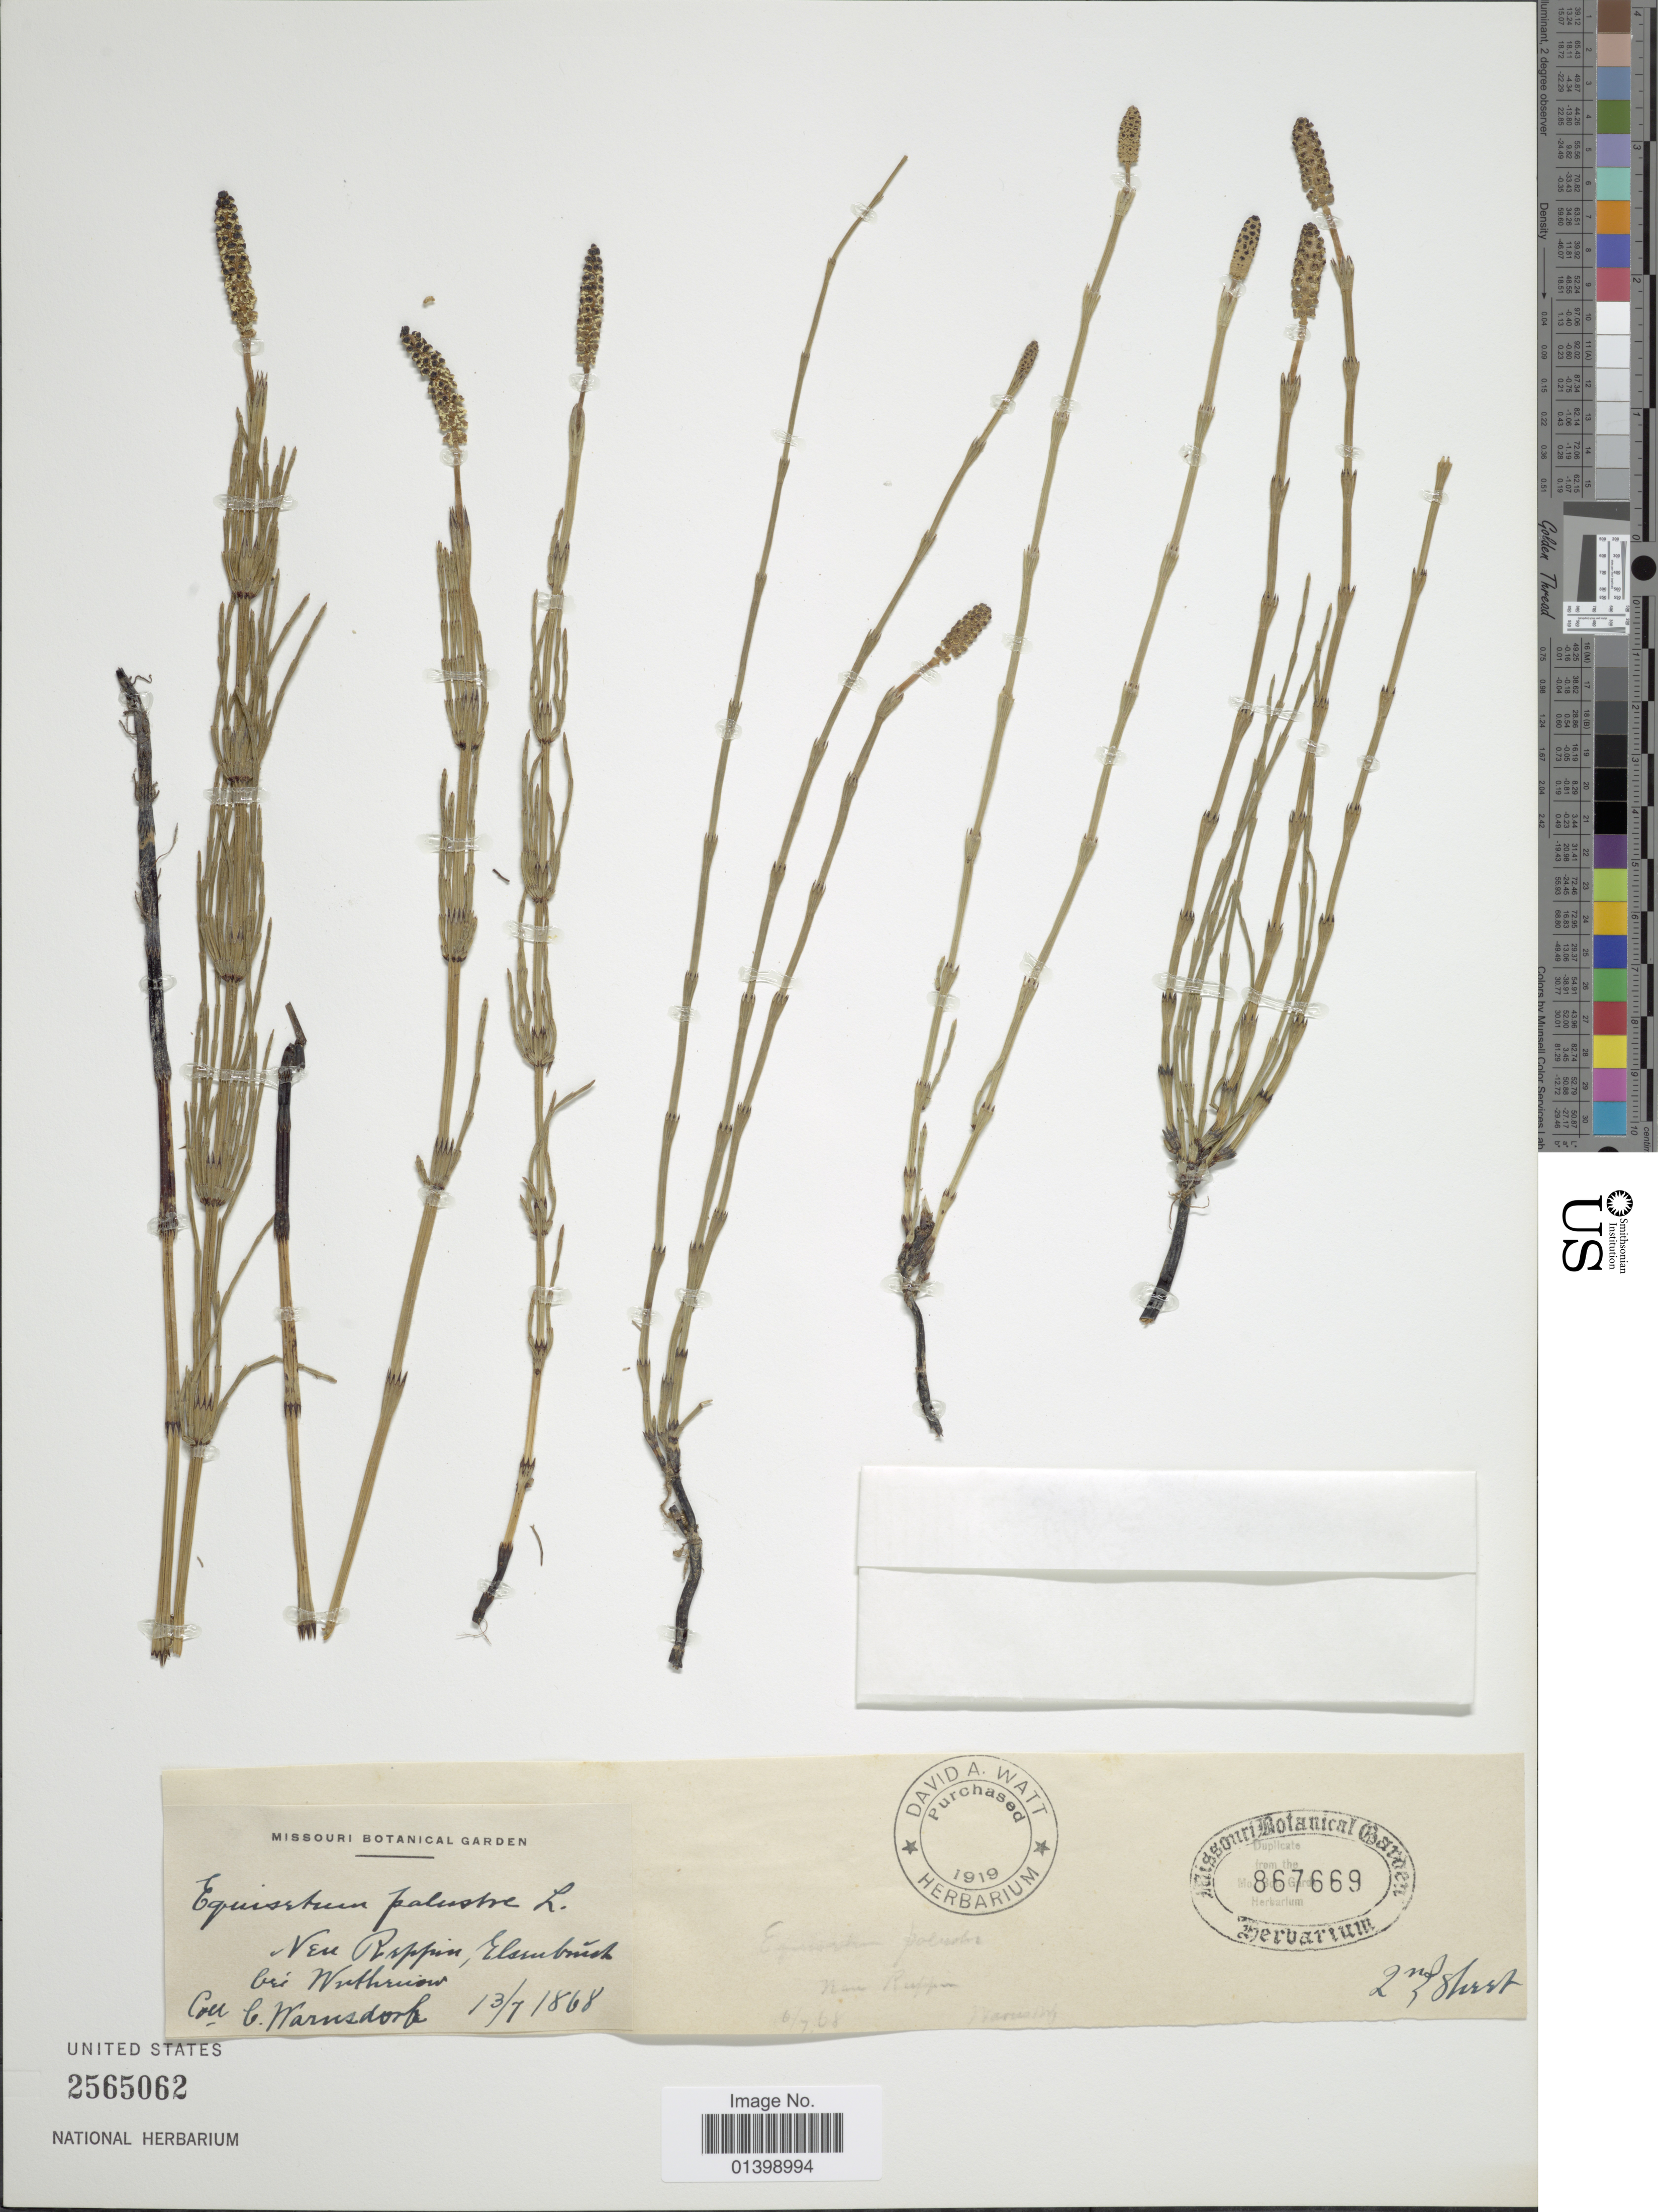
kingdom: Plantae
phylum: Tracheophyta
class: Polypodiopsida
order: Equisetales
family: Equisetaceae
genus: Equisetum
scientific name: Equisetum palustre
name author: L.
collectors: C. F. Warnstorf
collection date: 1868-07-13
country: Germany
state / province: Sachsen-Anhalt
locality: Neu Rippin, Elsenbusk bei Wuthriow [interpreted]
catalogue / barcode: US 2565062